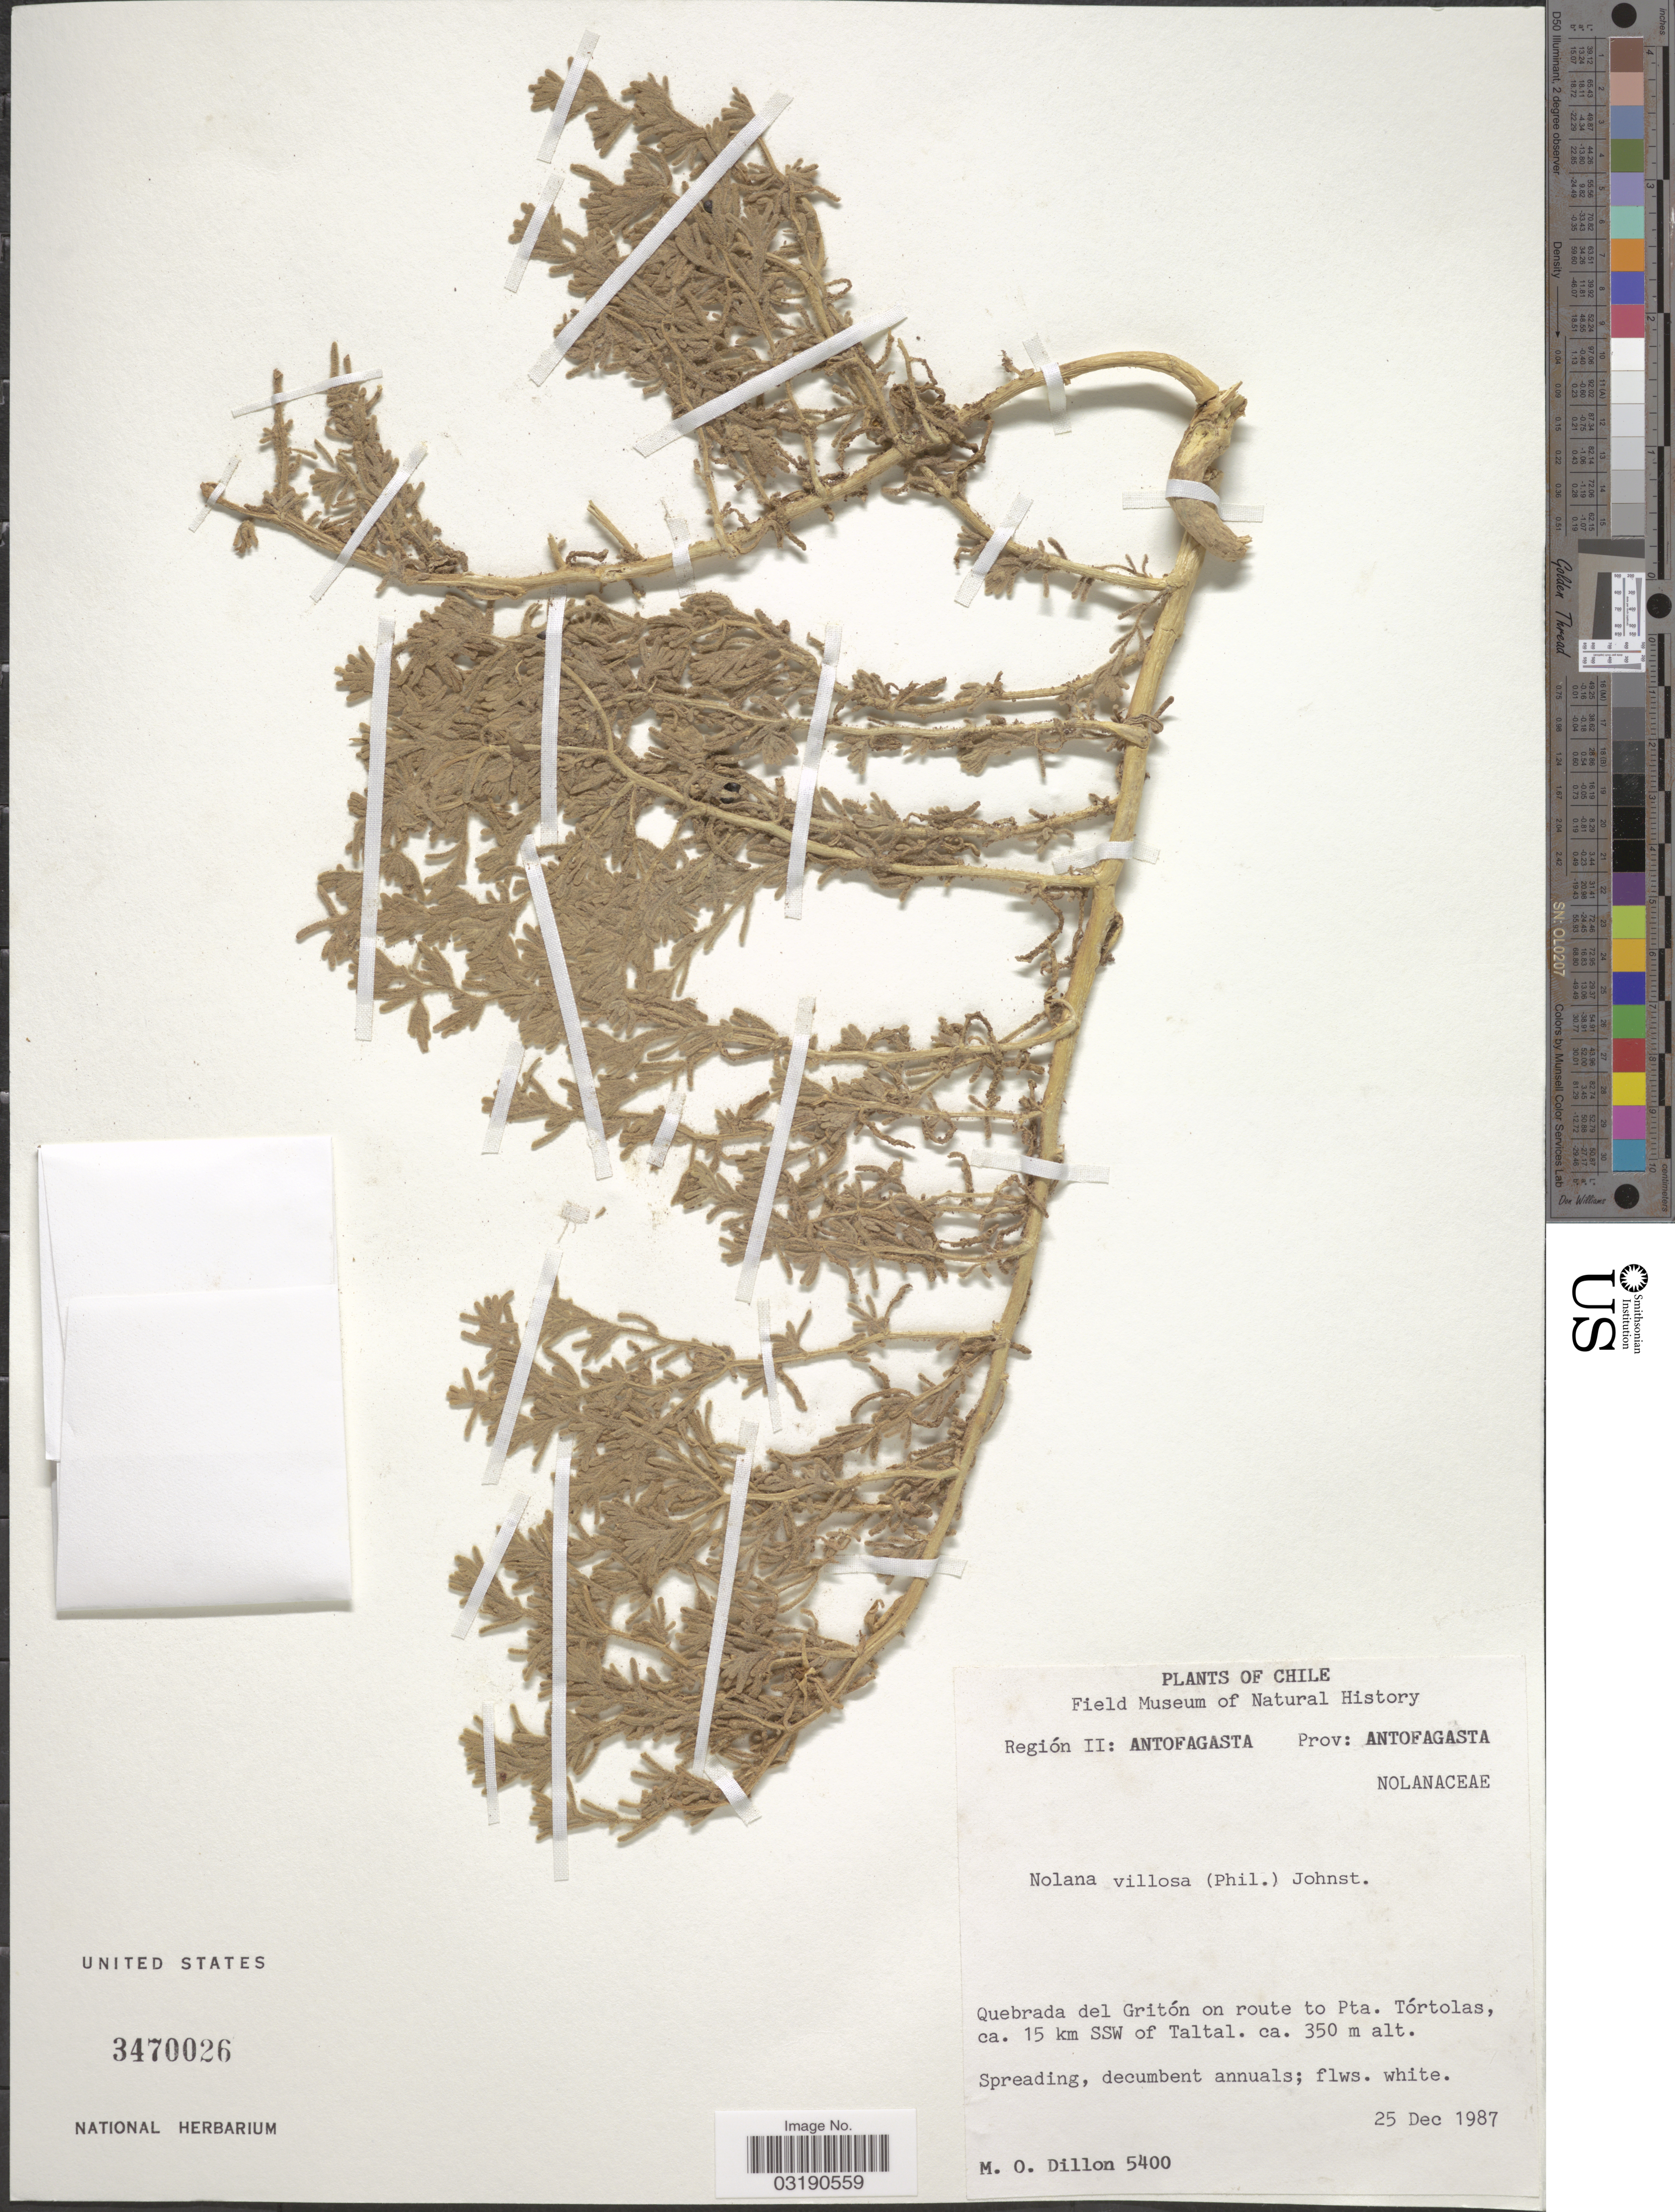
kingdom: Plantae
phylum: Tracheophyta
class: Magnoliopsida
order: Solanales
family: Solanaceae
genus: Nolana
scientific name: Nolana villosa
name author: I.M. Johnst.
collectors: M. O. Dillon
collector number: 5400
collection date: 1987-12-25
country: Chile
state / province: Antofagasta (II)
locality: Región II: Antofagasta, Prov: Antofagasta. Quebrada del Gritón on route to Pta. Tórtolas, ca. 15 km SSW of Taltal.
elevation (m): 350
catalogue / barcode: US 3470026